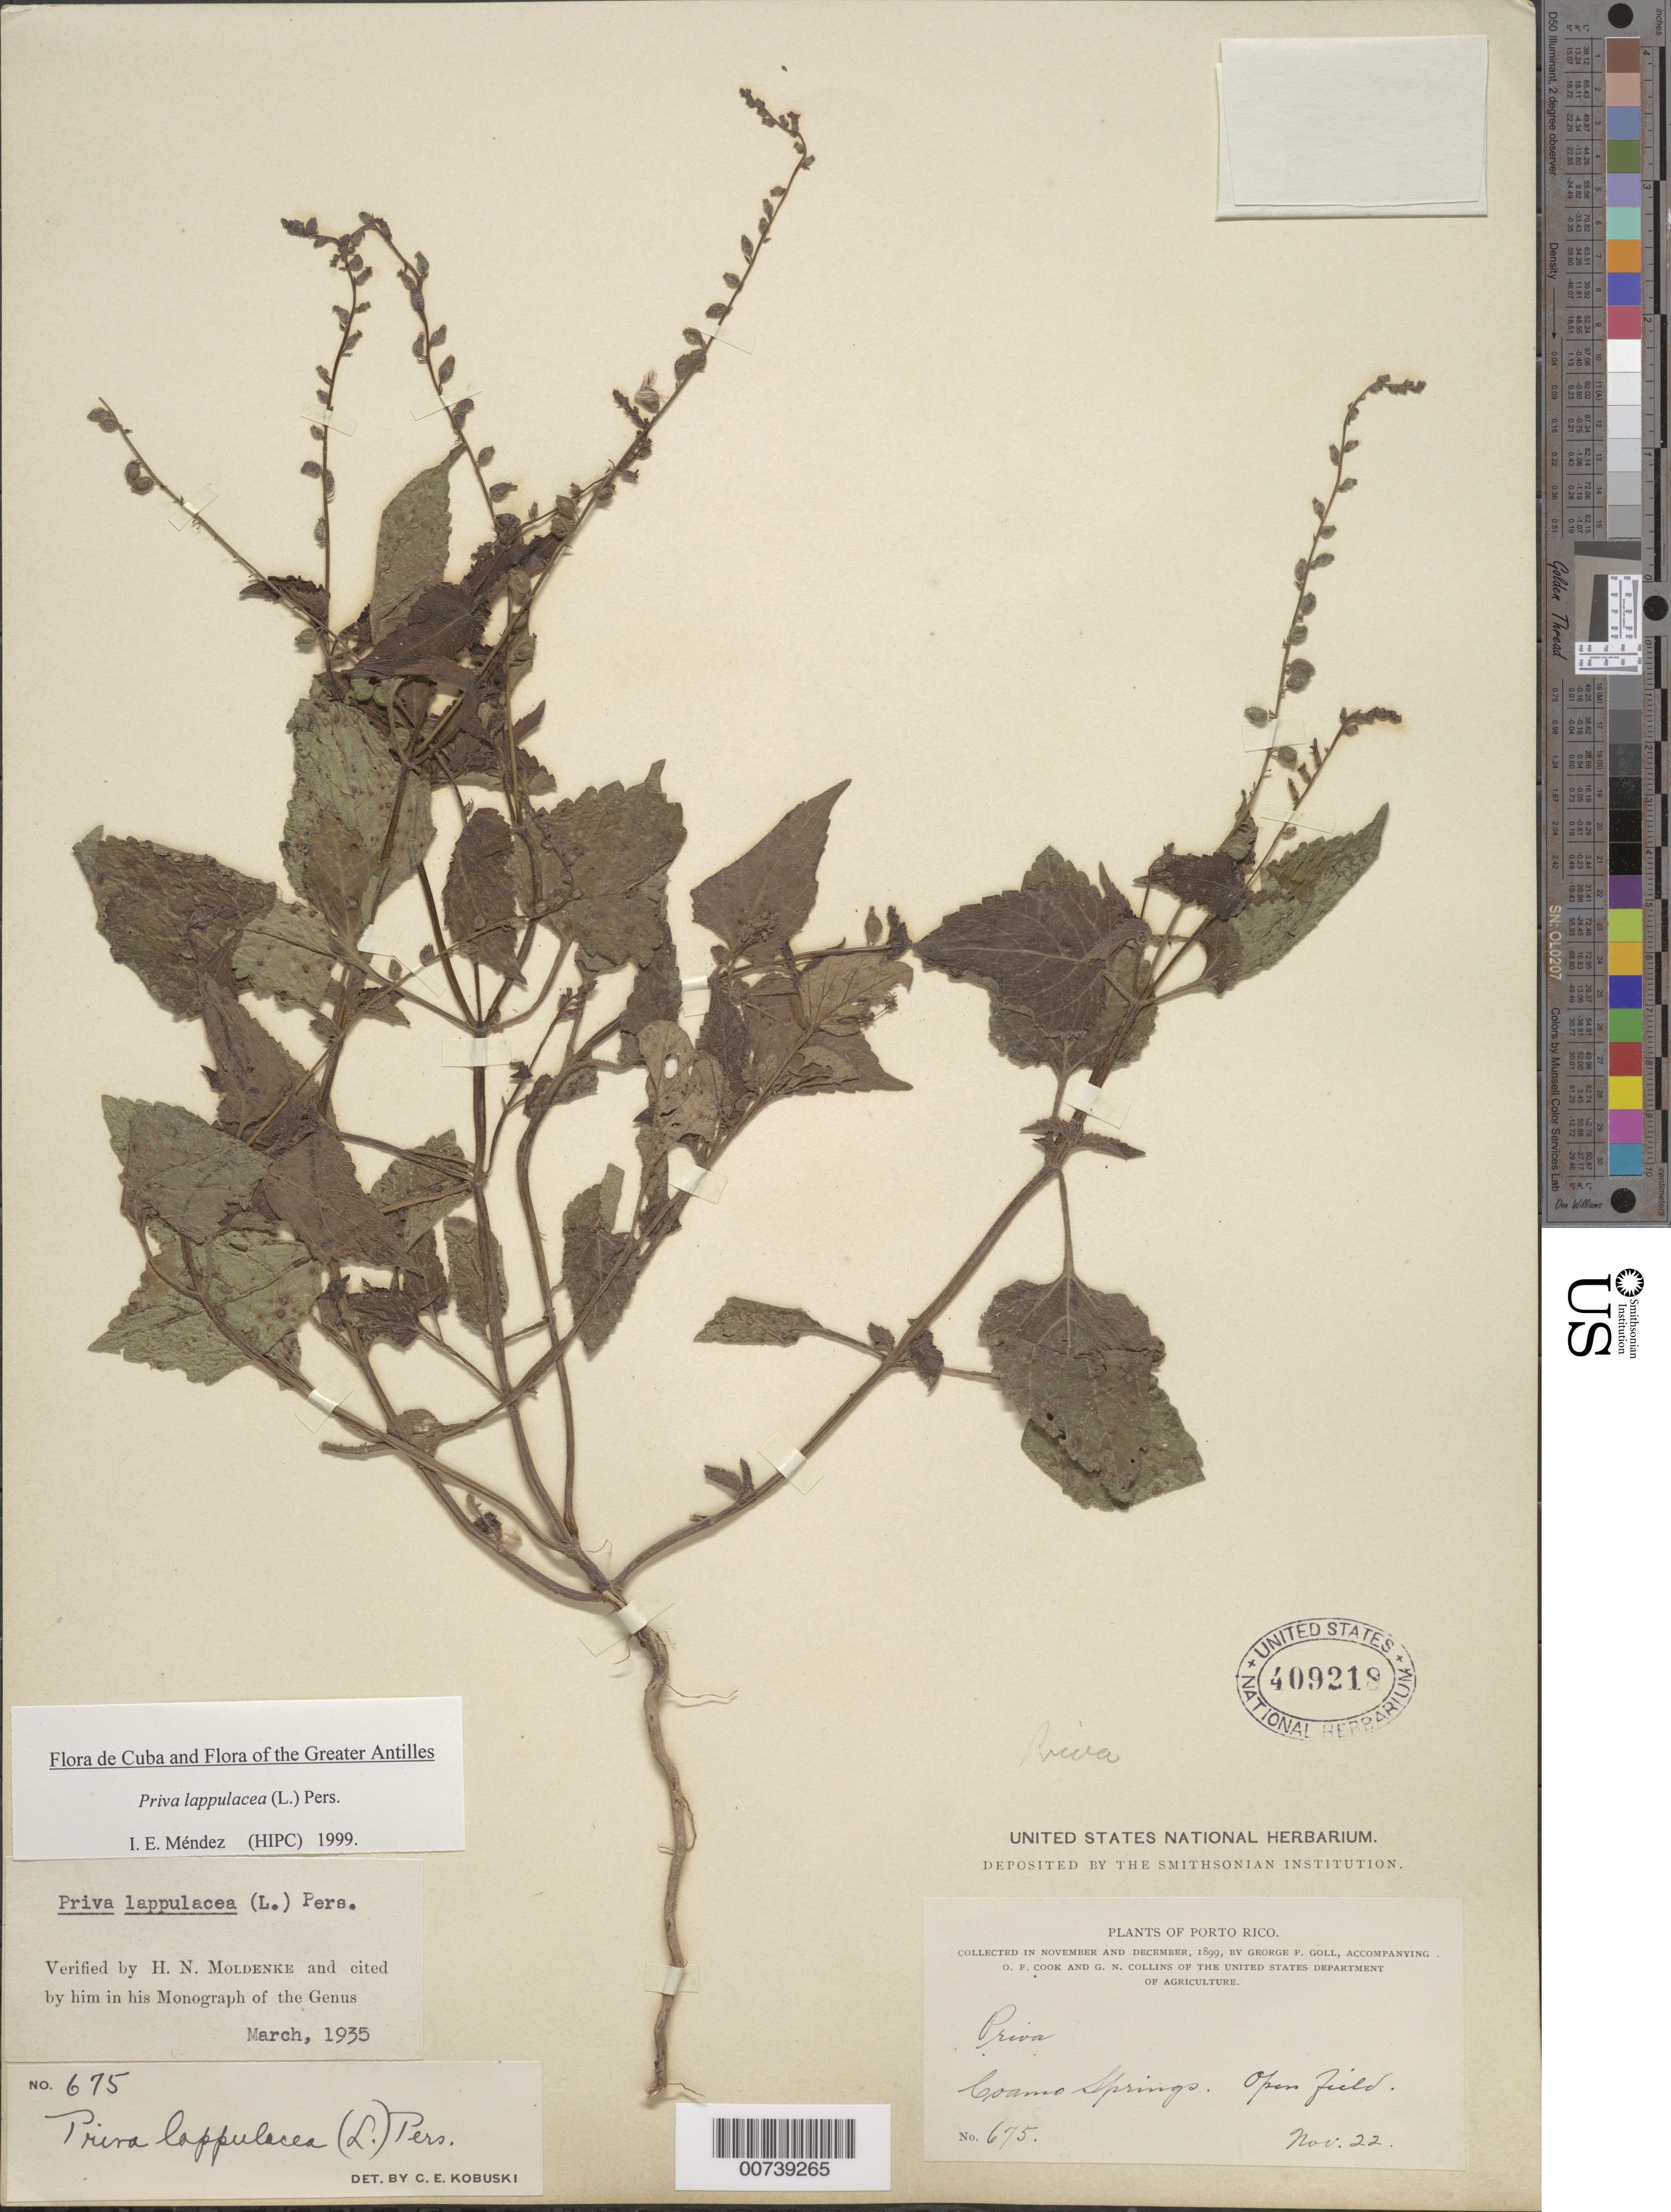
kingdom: Plantae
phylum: Tracheophyta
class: Magnoliopsida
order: Lamiales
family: Verbenaceae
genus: Priva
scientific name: Priva lappulacea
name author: (L.) Pers.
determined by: Méndez, Isidro E., (HIPC)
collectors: G. Goll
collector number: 675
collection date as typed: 22 Nov 1899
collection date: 1899-11-22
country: Puerto Rico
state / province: Coamo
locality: Coamo Springs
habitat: Open fields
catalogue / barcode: US 409218